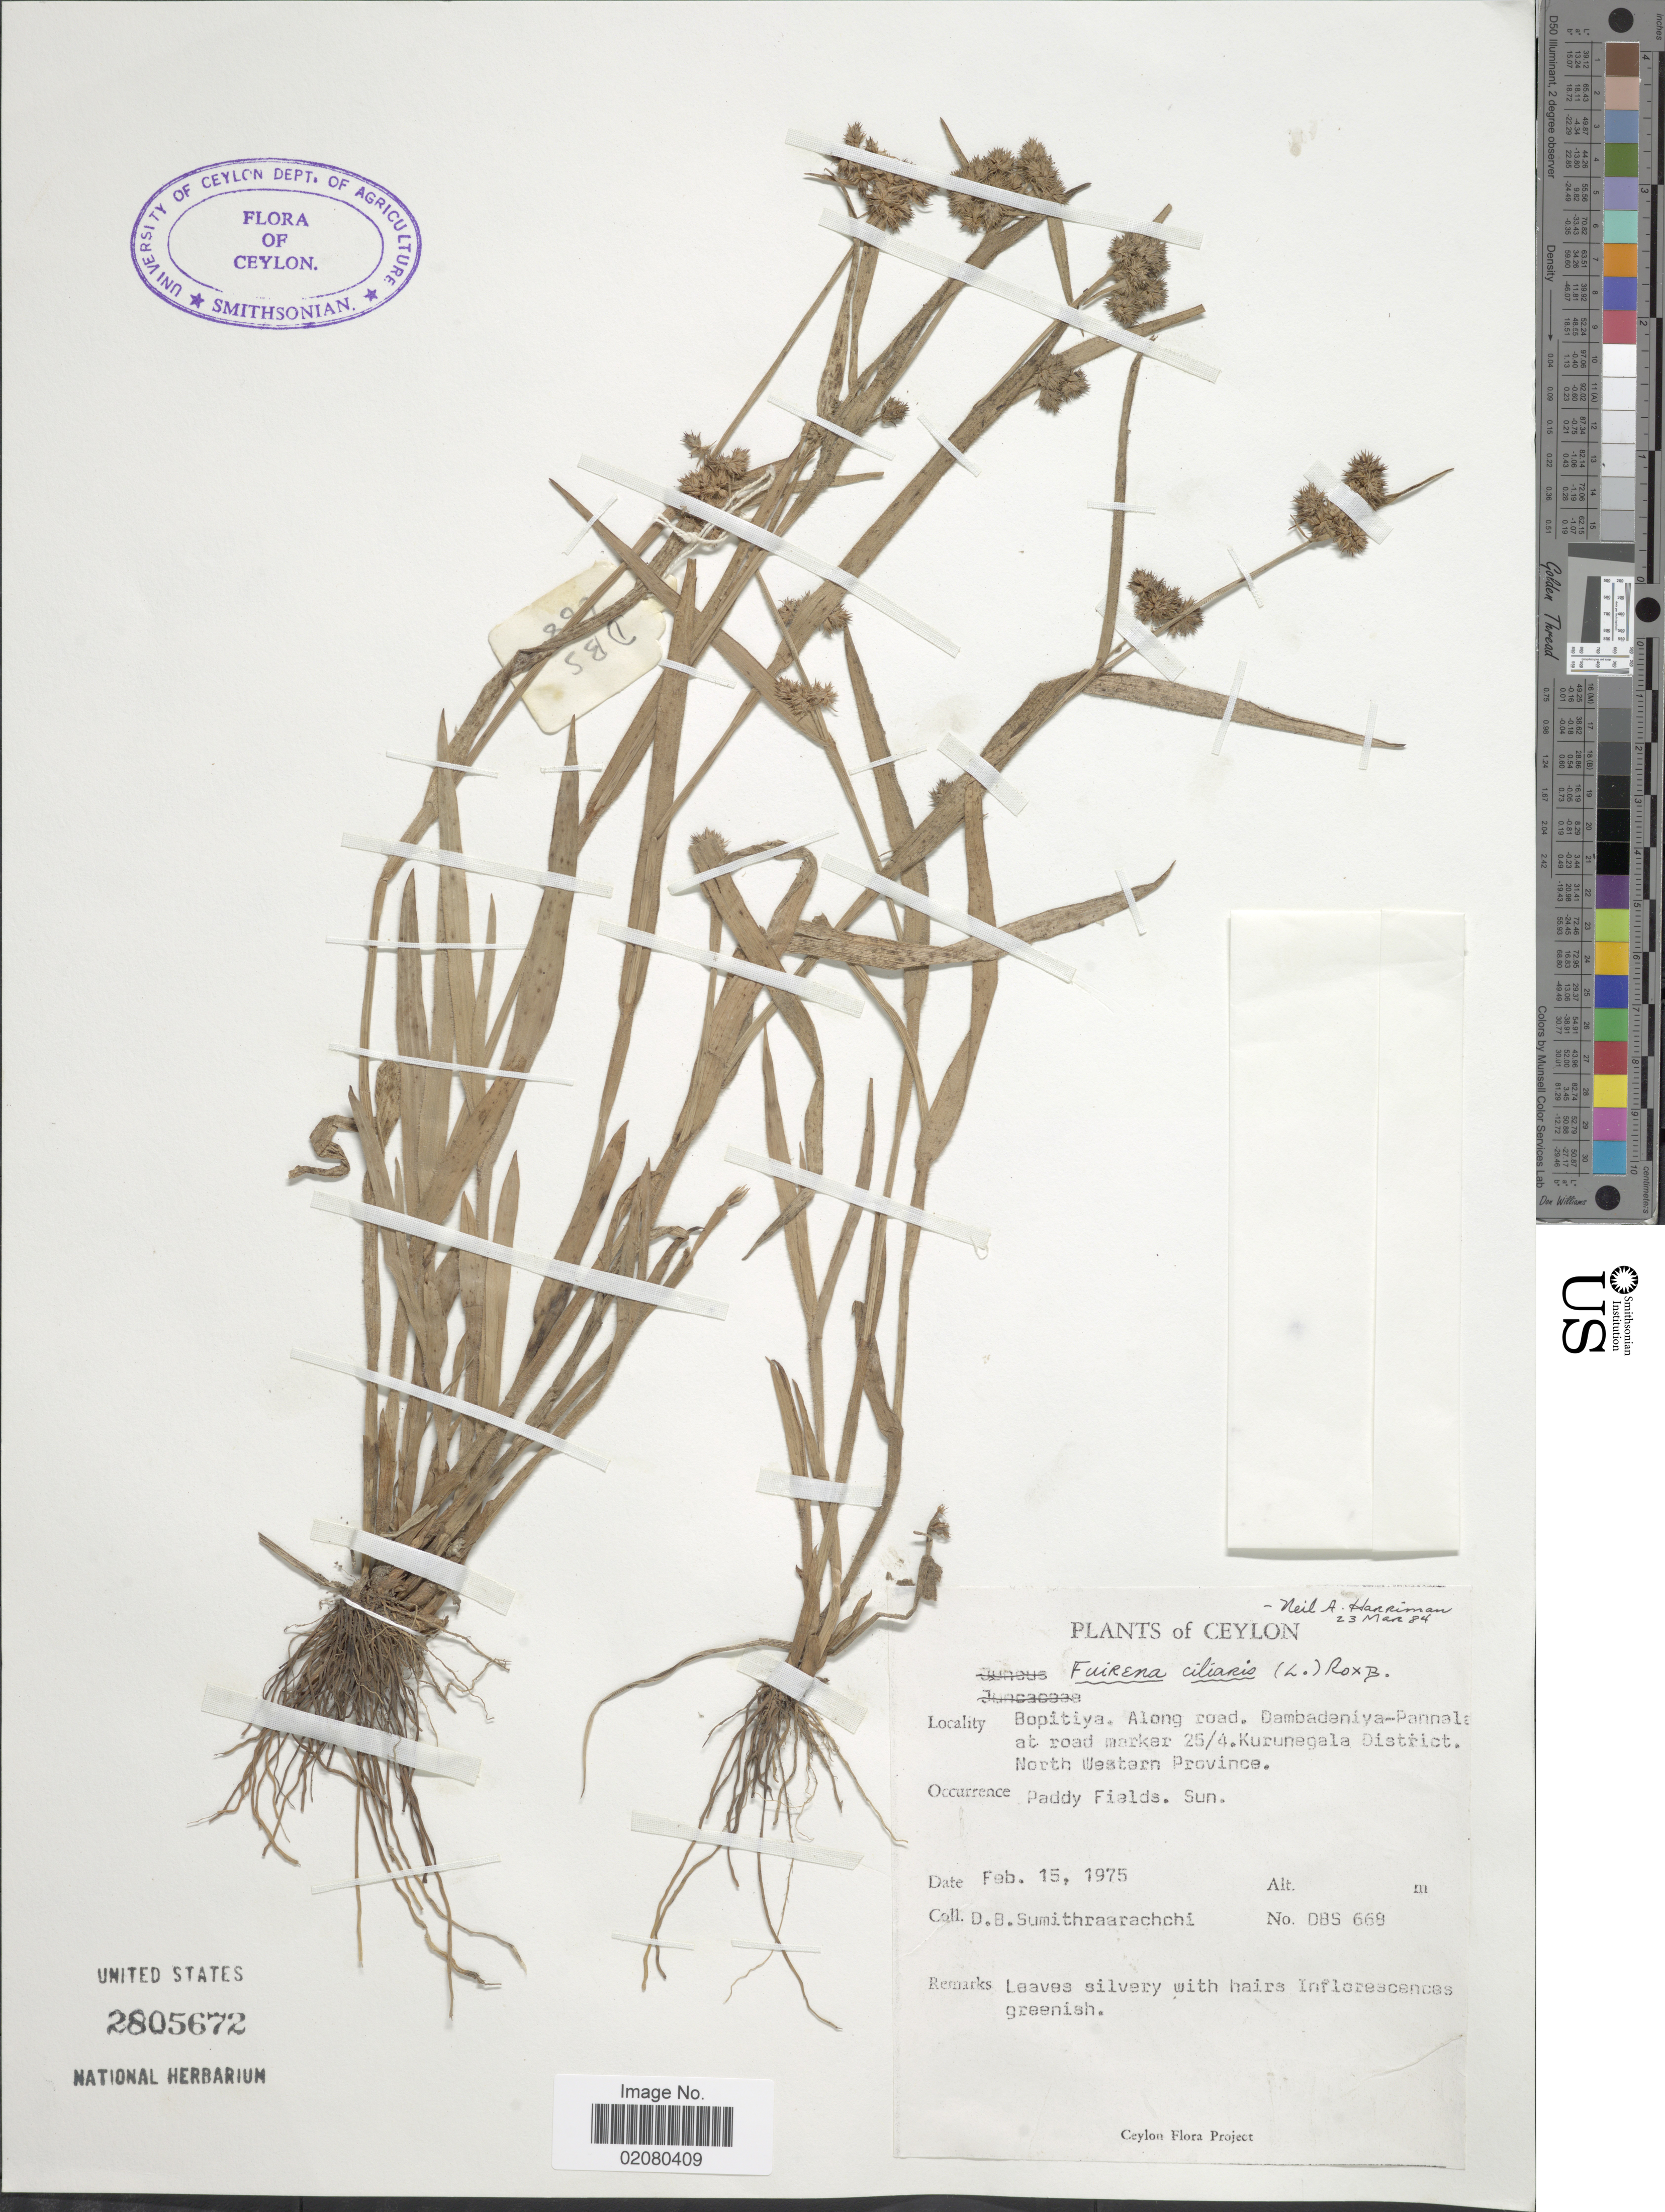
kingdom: Plantae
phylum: Tracheophyta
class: Liliopsida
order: Poales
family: Cyperaceae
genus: Fuirena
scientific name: Fuirena ciliaris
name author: (L.) Roxb.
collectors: D. B. Sumithraarachchi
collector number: DBS 669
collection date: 1975-02-15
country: Sri Lanka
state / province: North Western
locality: Ceylon, Bopitiya, along road, Dambadaniya-Pannala at road marker 25/4, Kurunegala District, paddy fields.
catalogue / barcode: US 2805672